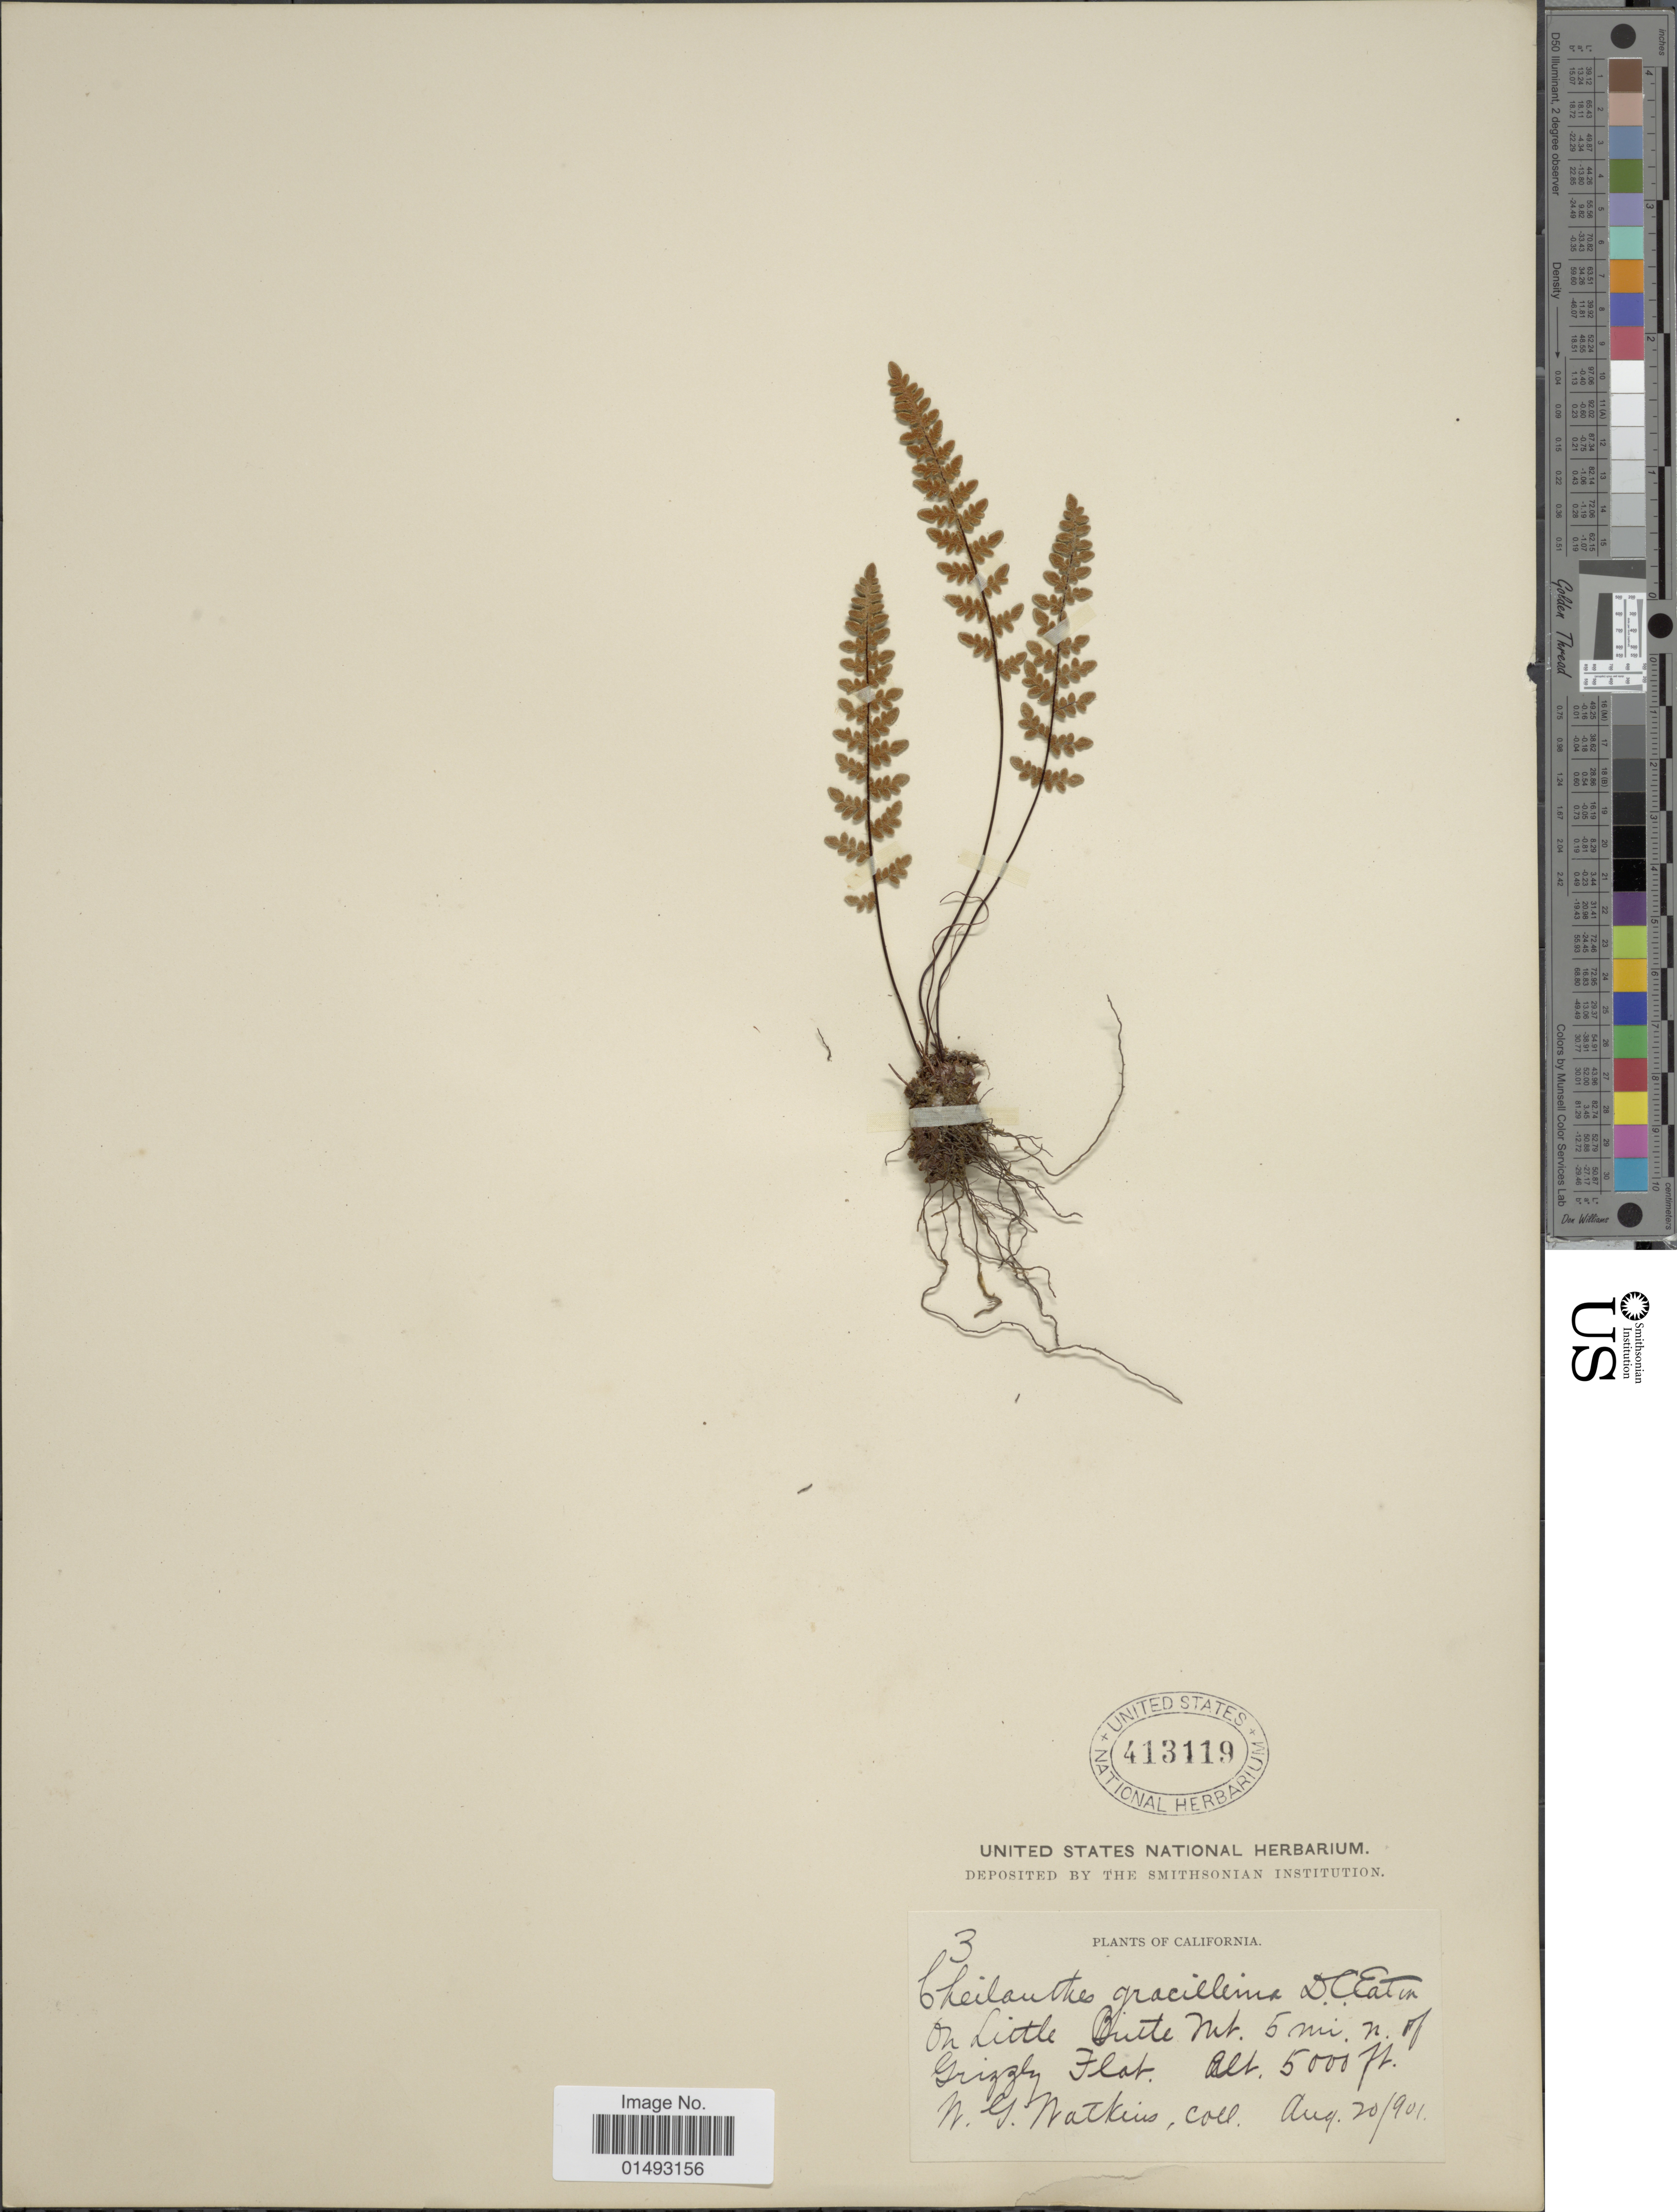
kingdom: Plantae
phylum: Tracheophyta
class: Polypodiopsida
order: Polypodiales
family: Pteridaceae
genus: Myriopteris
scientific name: Myriopteris gracillima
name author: (D.C. Eaton) J. Sm.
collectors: W. Watkins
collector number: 3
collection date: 1901-08-20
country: United States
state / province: California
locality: On Little Zuite mt 5 mi. n. of Grizzly Flat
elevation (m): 1524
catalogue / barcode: US 413119